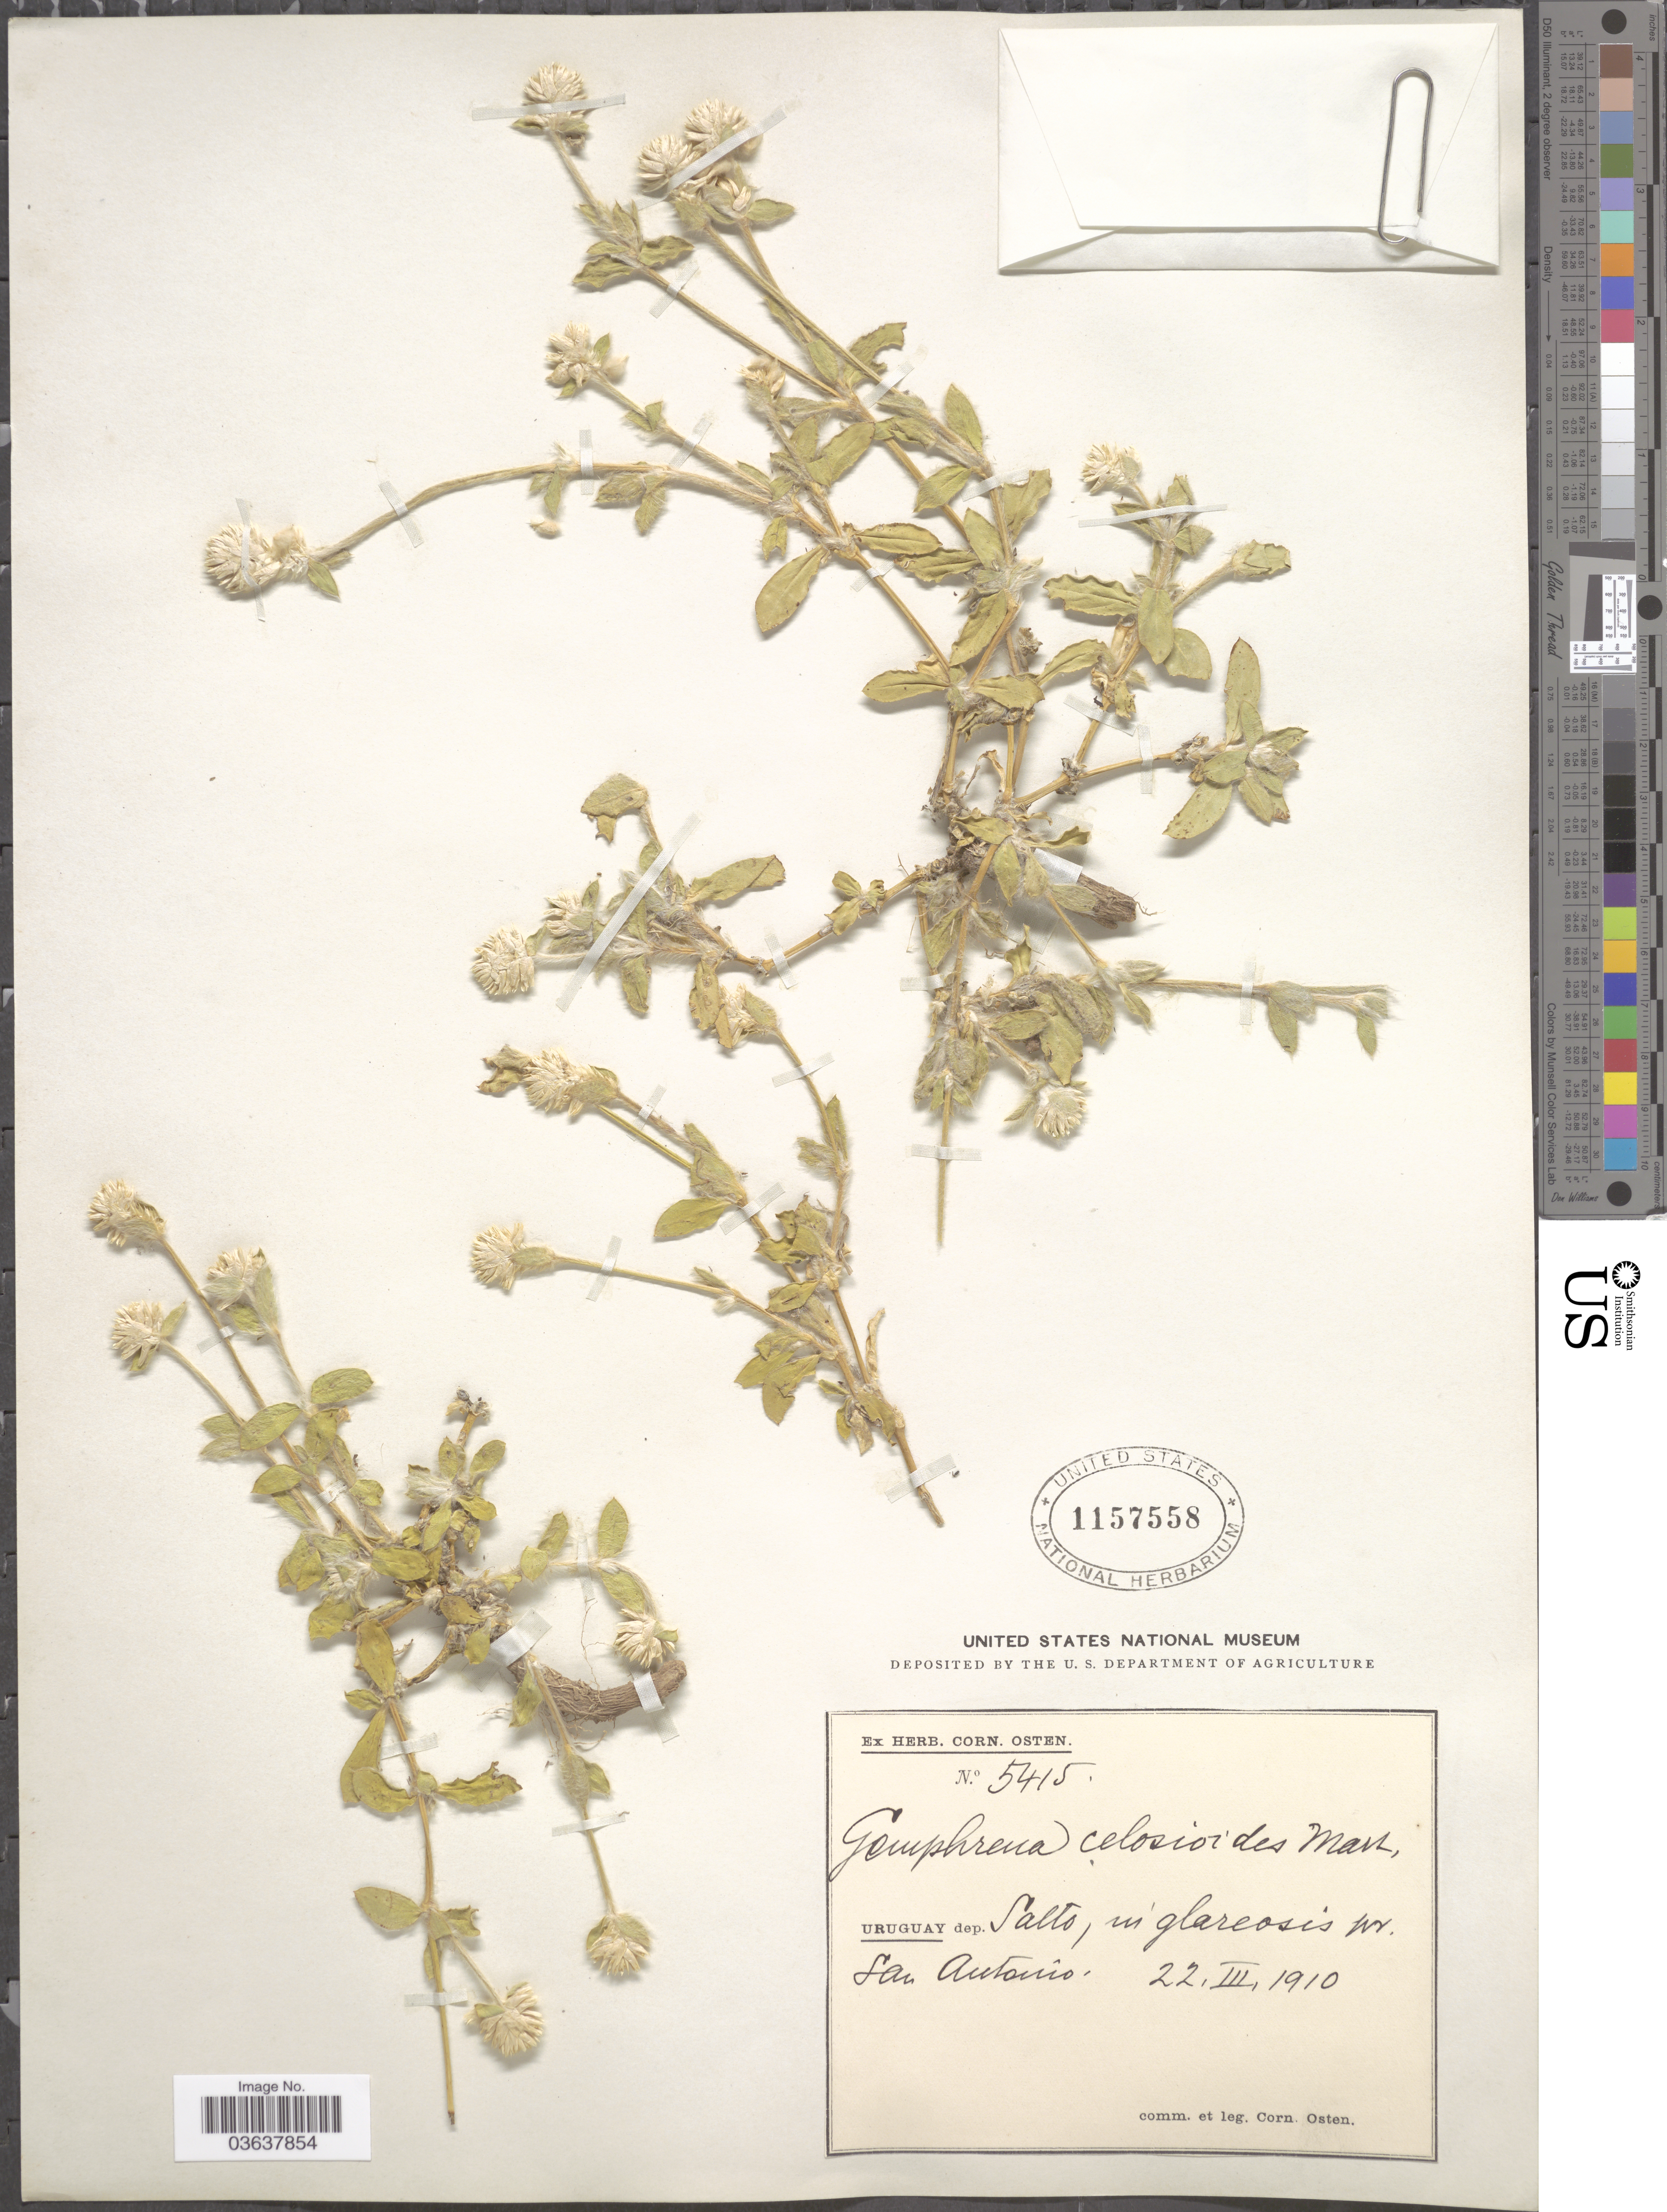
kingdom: Plantae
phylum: Tracheophyta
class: Magnoliopsida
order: Caryophyllales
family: Amaranthaceae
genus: Gomphrena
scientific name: Gomphrena celosioides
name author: Mart.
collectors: C. Osten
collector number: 5415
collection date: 1910-03-22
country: Uruguay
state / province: Salto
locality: Dep. Salto, in glareosis nr. San Antonio.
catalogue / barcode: US 1157558